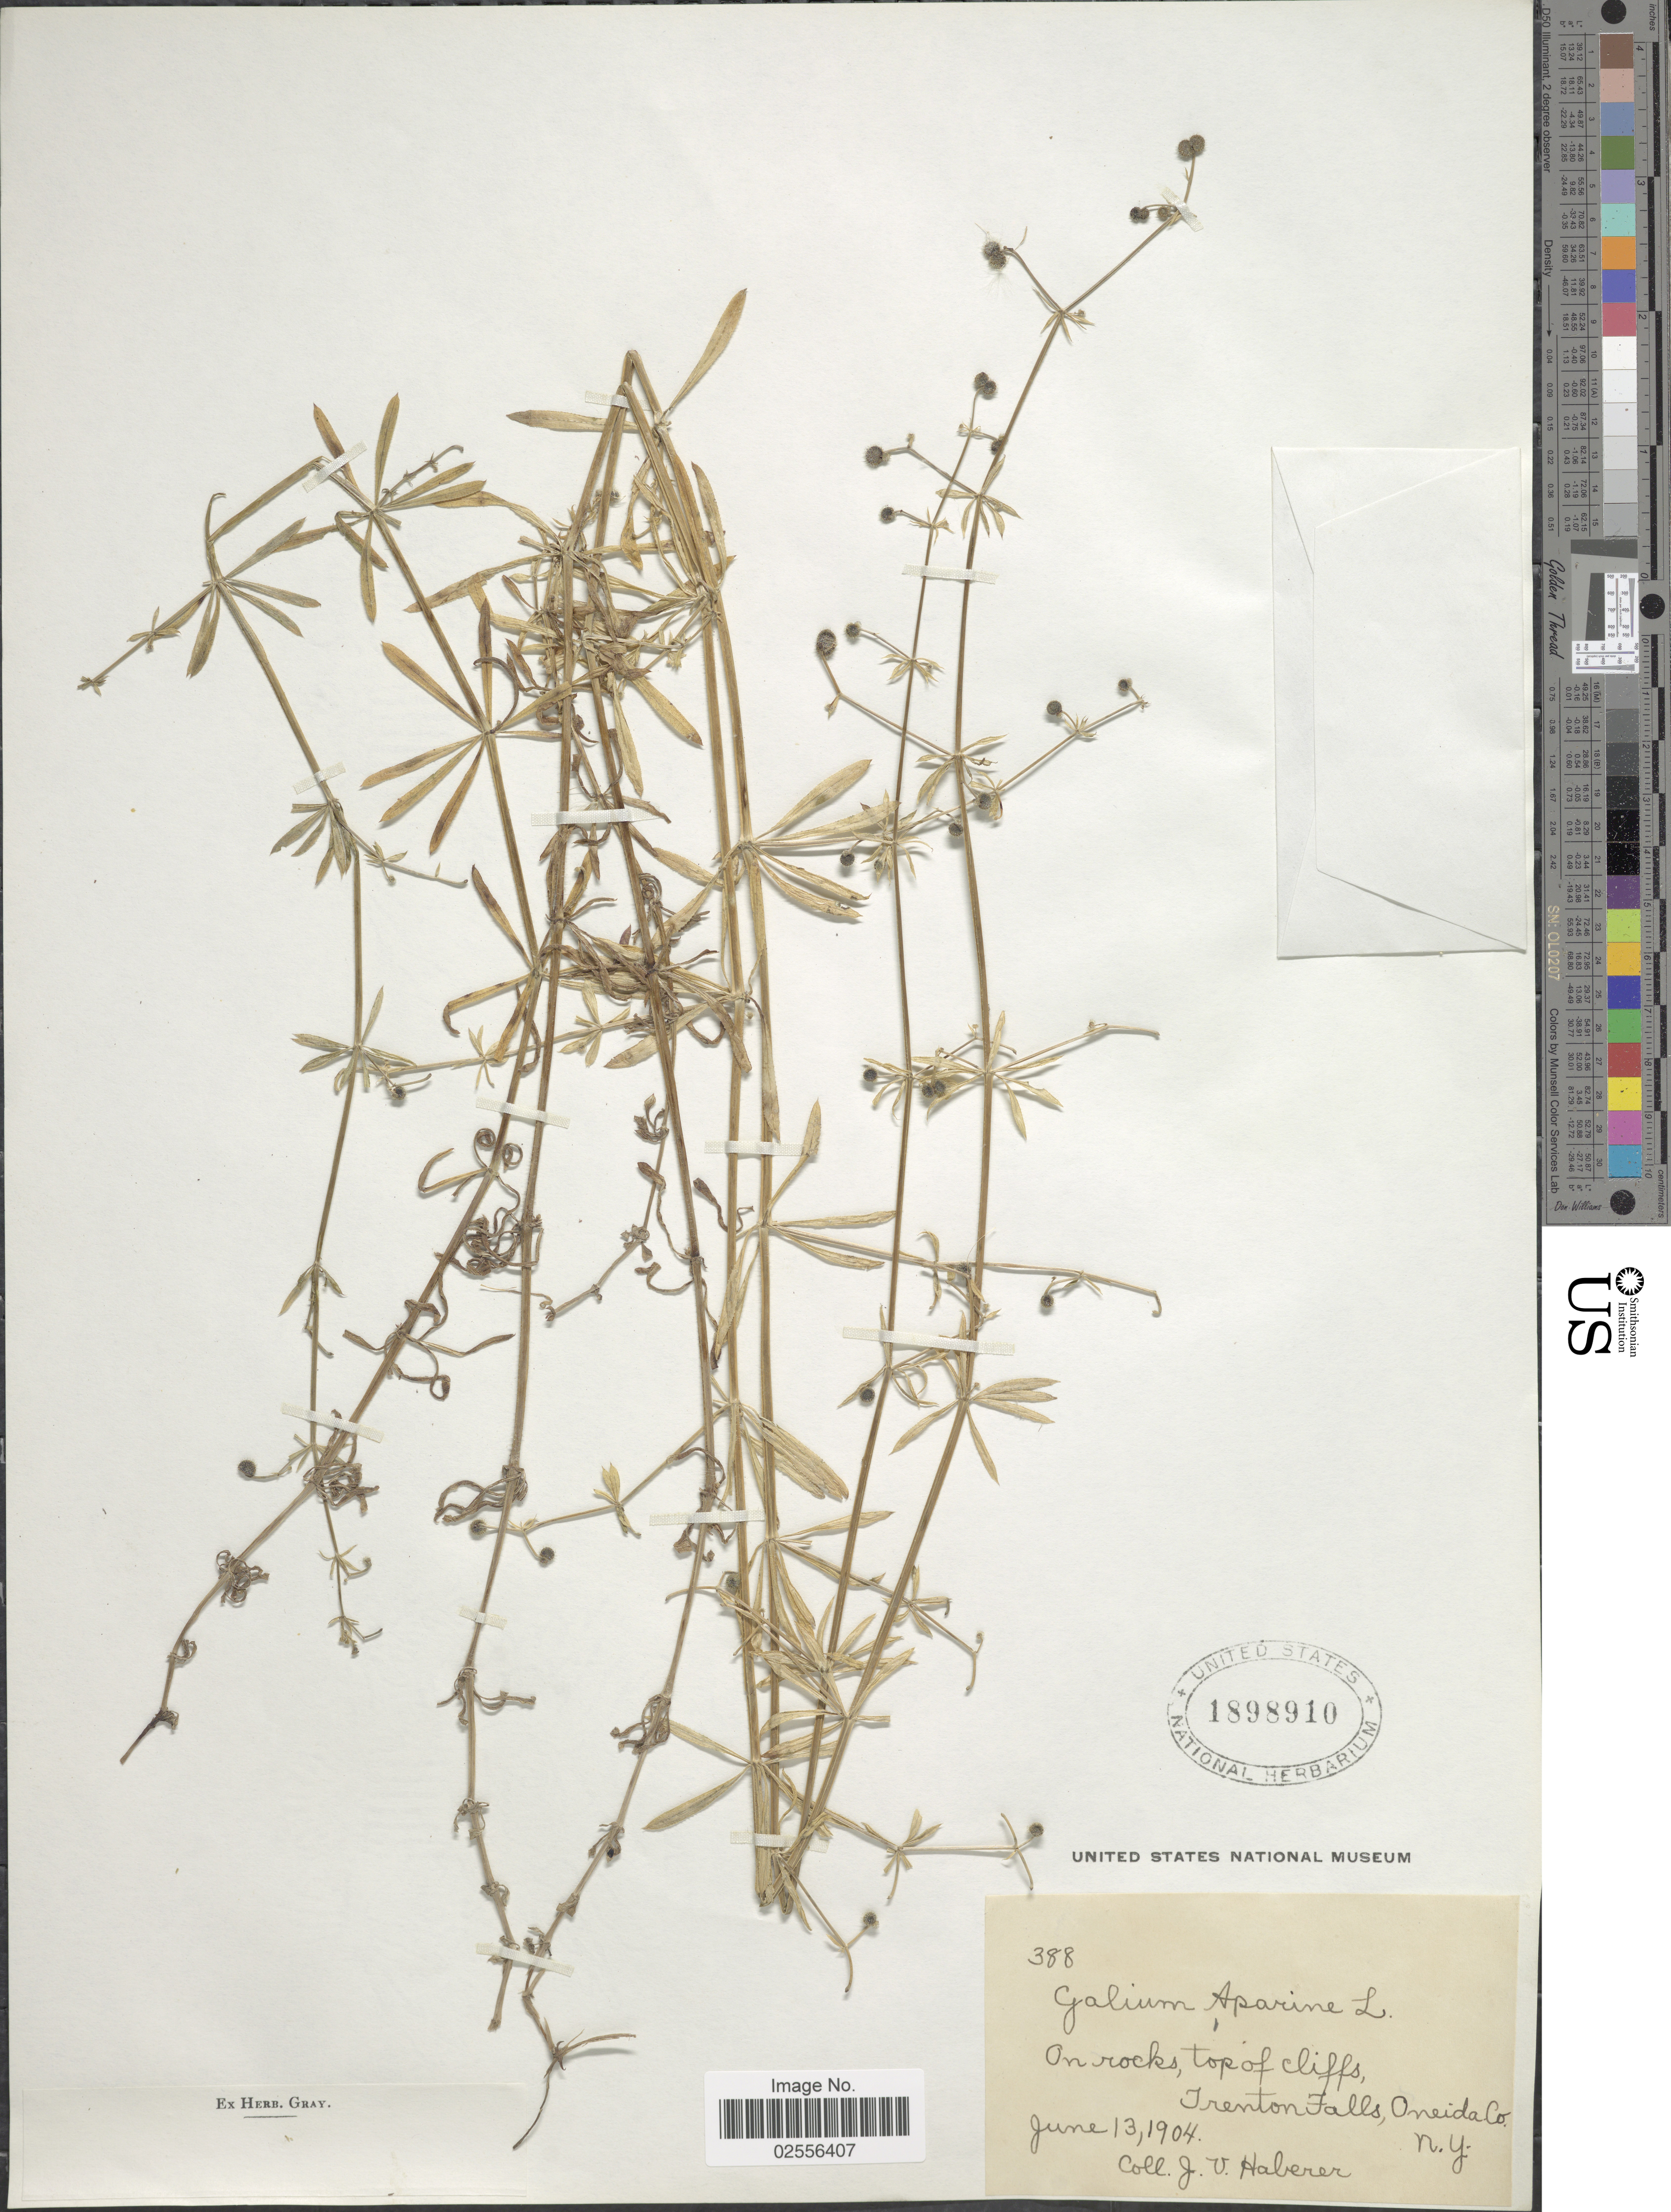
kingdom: Plantae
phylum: Tracheophyta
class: Magnoliopsida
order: Gentianales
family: Rubiaceae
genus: Galium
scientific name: Galium aparine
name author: L.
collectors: J. V. Haberer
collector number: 388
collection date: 1904-06-13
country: United States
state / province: New York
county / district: Oneida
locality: Trenton Falls, Oneida Co.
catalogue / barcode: US 1898910